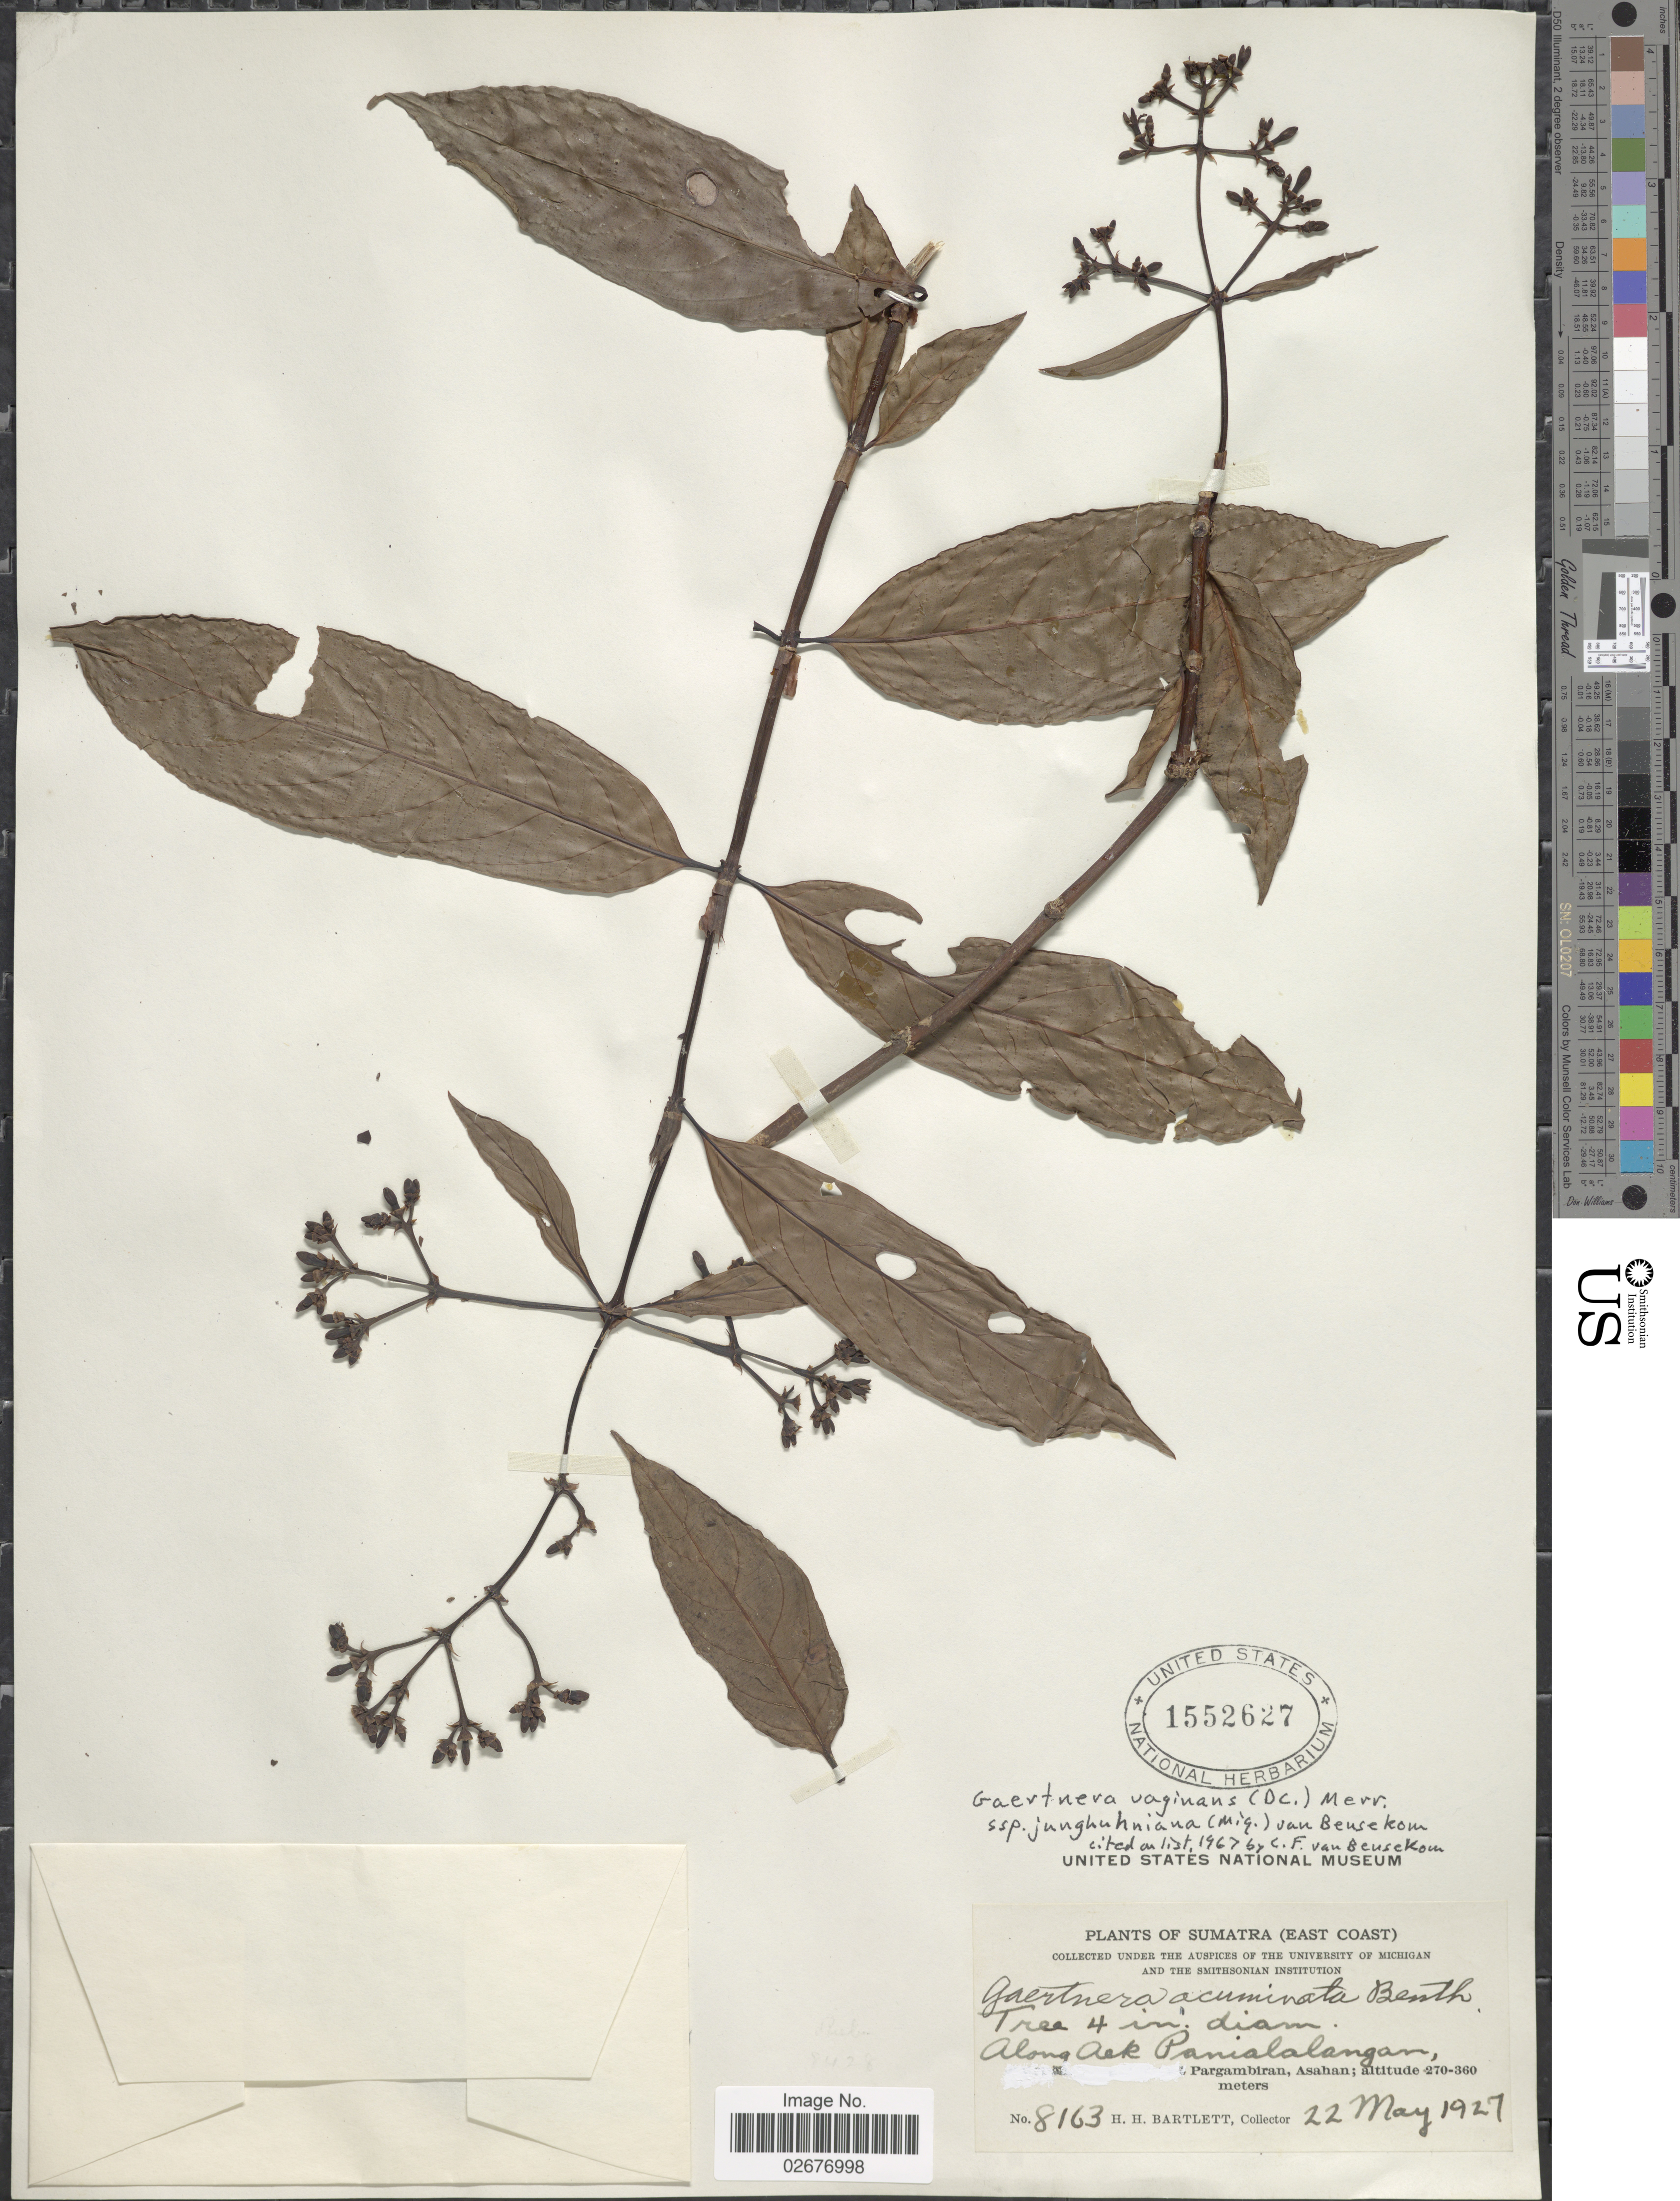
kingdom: Plantae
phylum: Tracheophyta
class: Magnoliopsida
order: Gentianales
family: Rubiaceae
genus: Gaertnera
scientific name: Gaertnera junghuhniana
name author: Miq.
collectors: H. H. Bartlett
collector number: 8163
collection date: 1927-05-22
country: Indonesia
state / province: Sumatra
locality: East Coast, along Aek Panialalangan, Pargambiran, Asahan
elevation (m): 270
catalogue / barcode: US 1552627